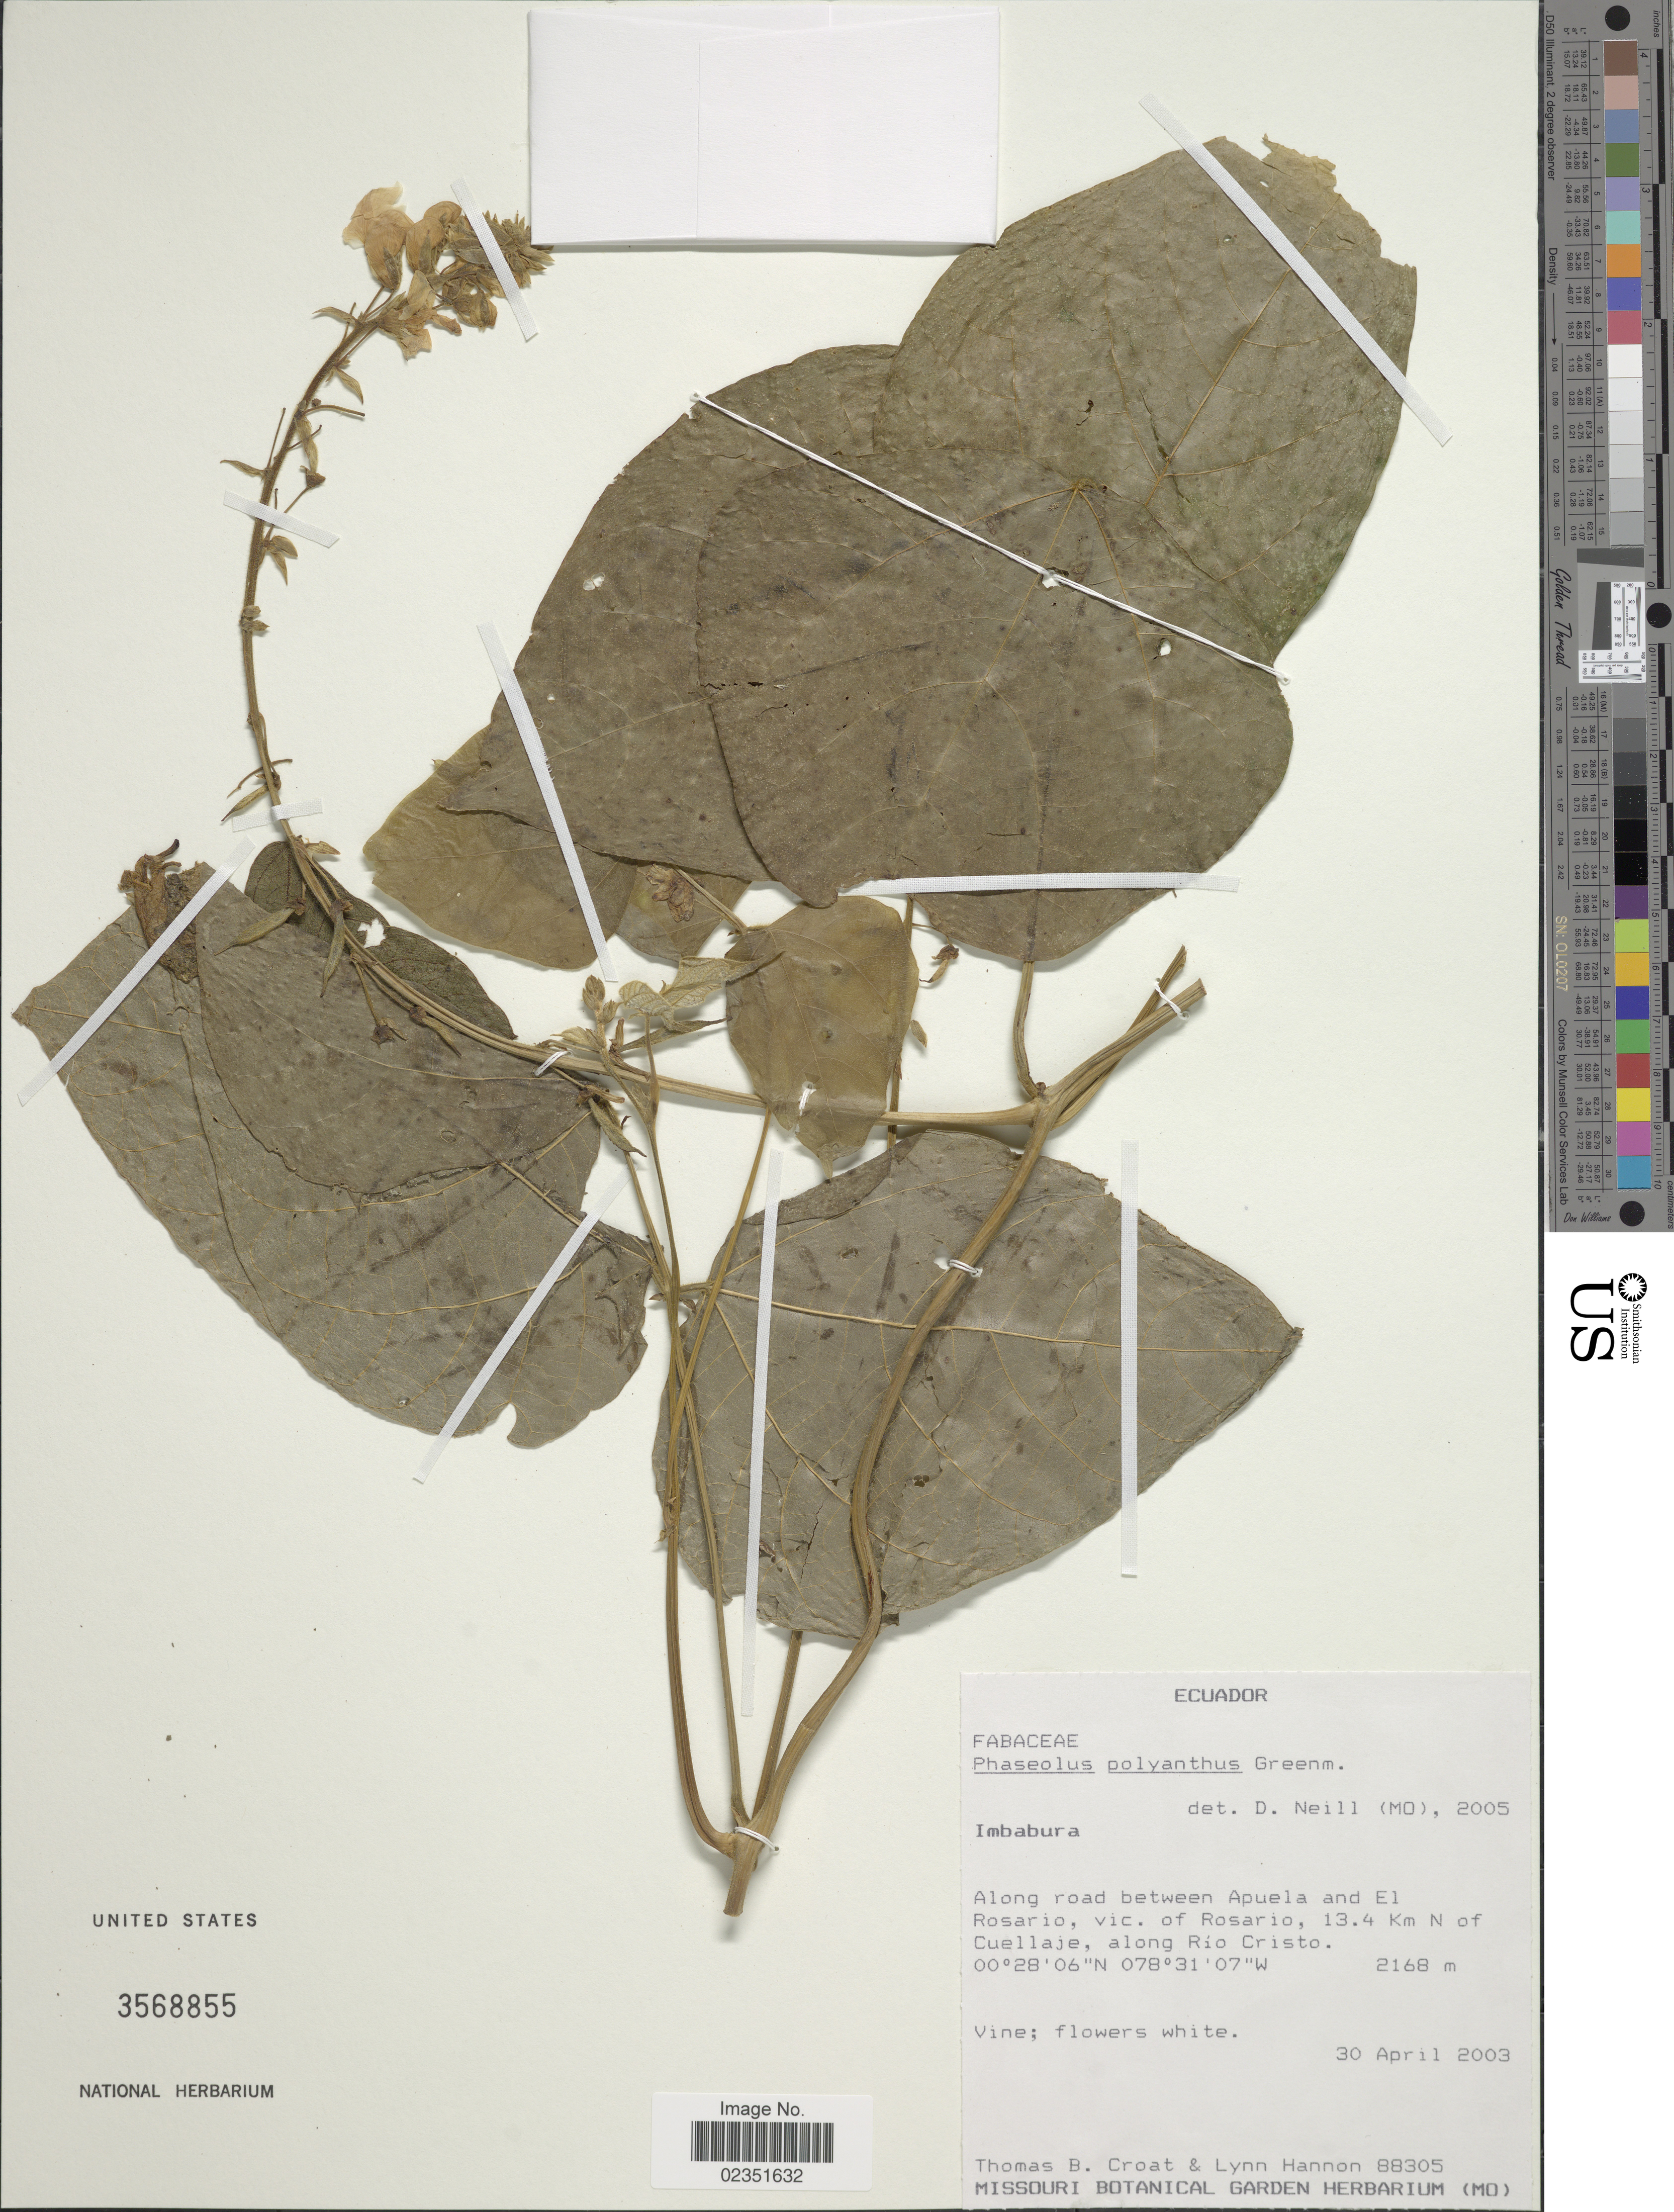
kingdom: Plantae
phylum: Tracheophyta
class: Magnoliopsida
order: Fabales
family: Fabaceae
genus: Phaseolus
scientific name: Phaseolus polyanthus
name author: Greenm.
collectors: T. B. Croat & L. Hannon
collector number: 88305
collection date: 2003-04-30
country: Ecuador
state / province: Imbabura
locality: Along road between Apuela and El Rosario, vic. of Rosario, 13.4 Km N of Cuellaje, along Rio Cristo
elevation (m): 2168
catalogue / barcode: US 3568855